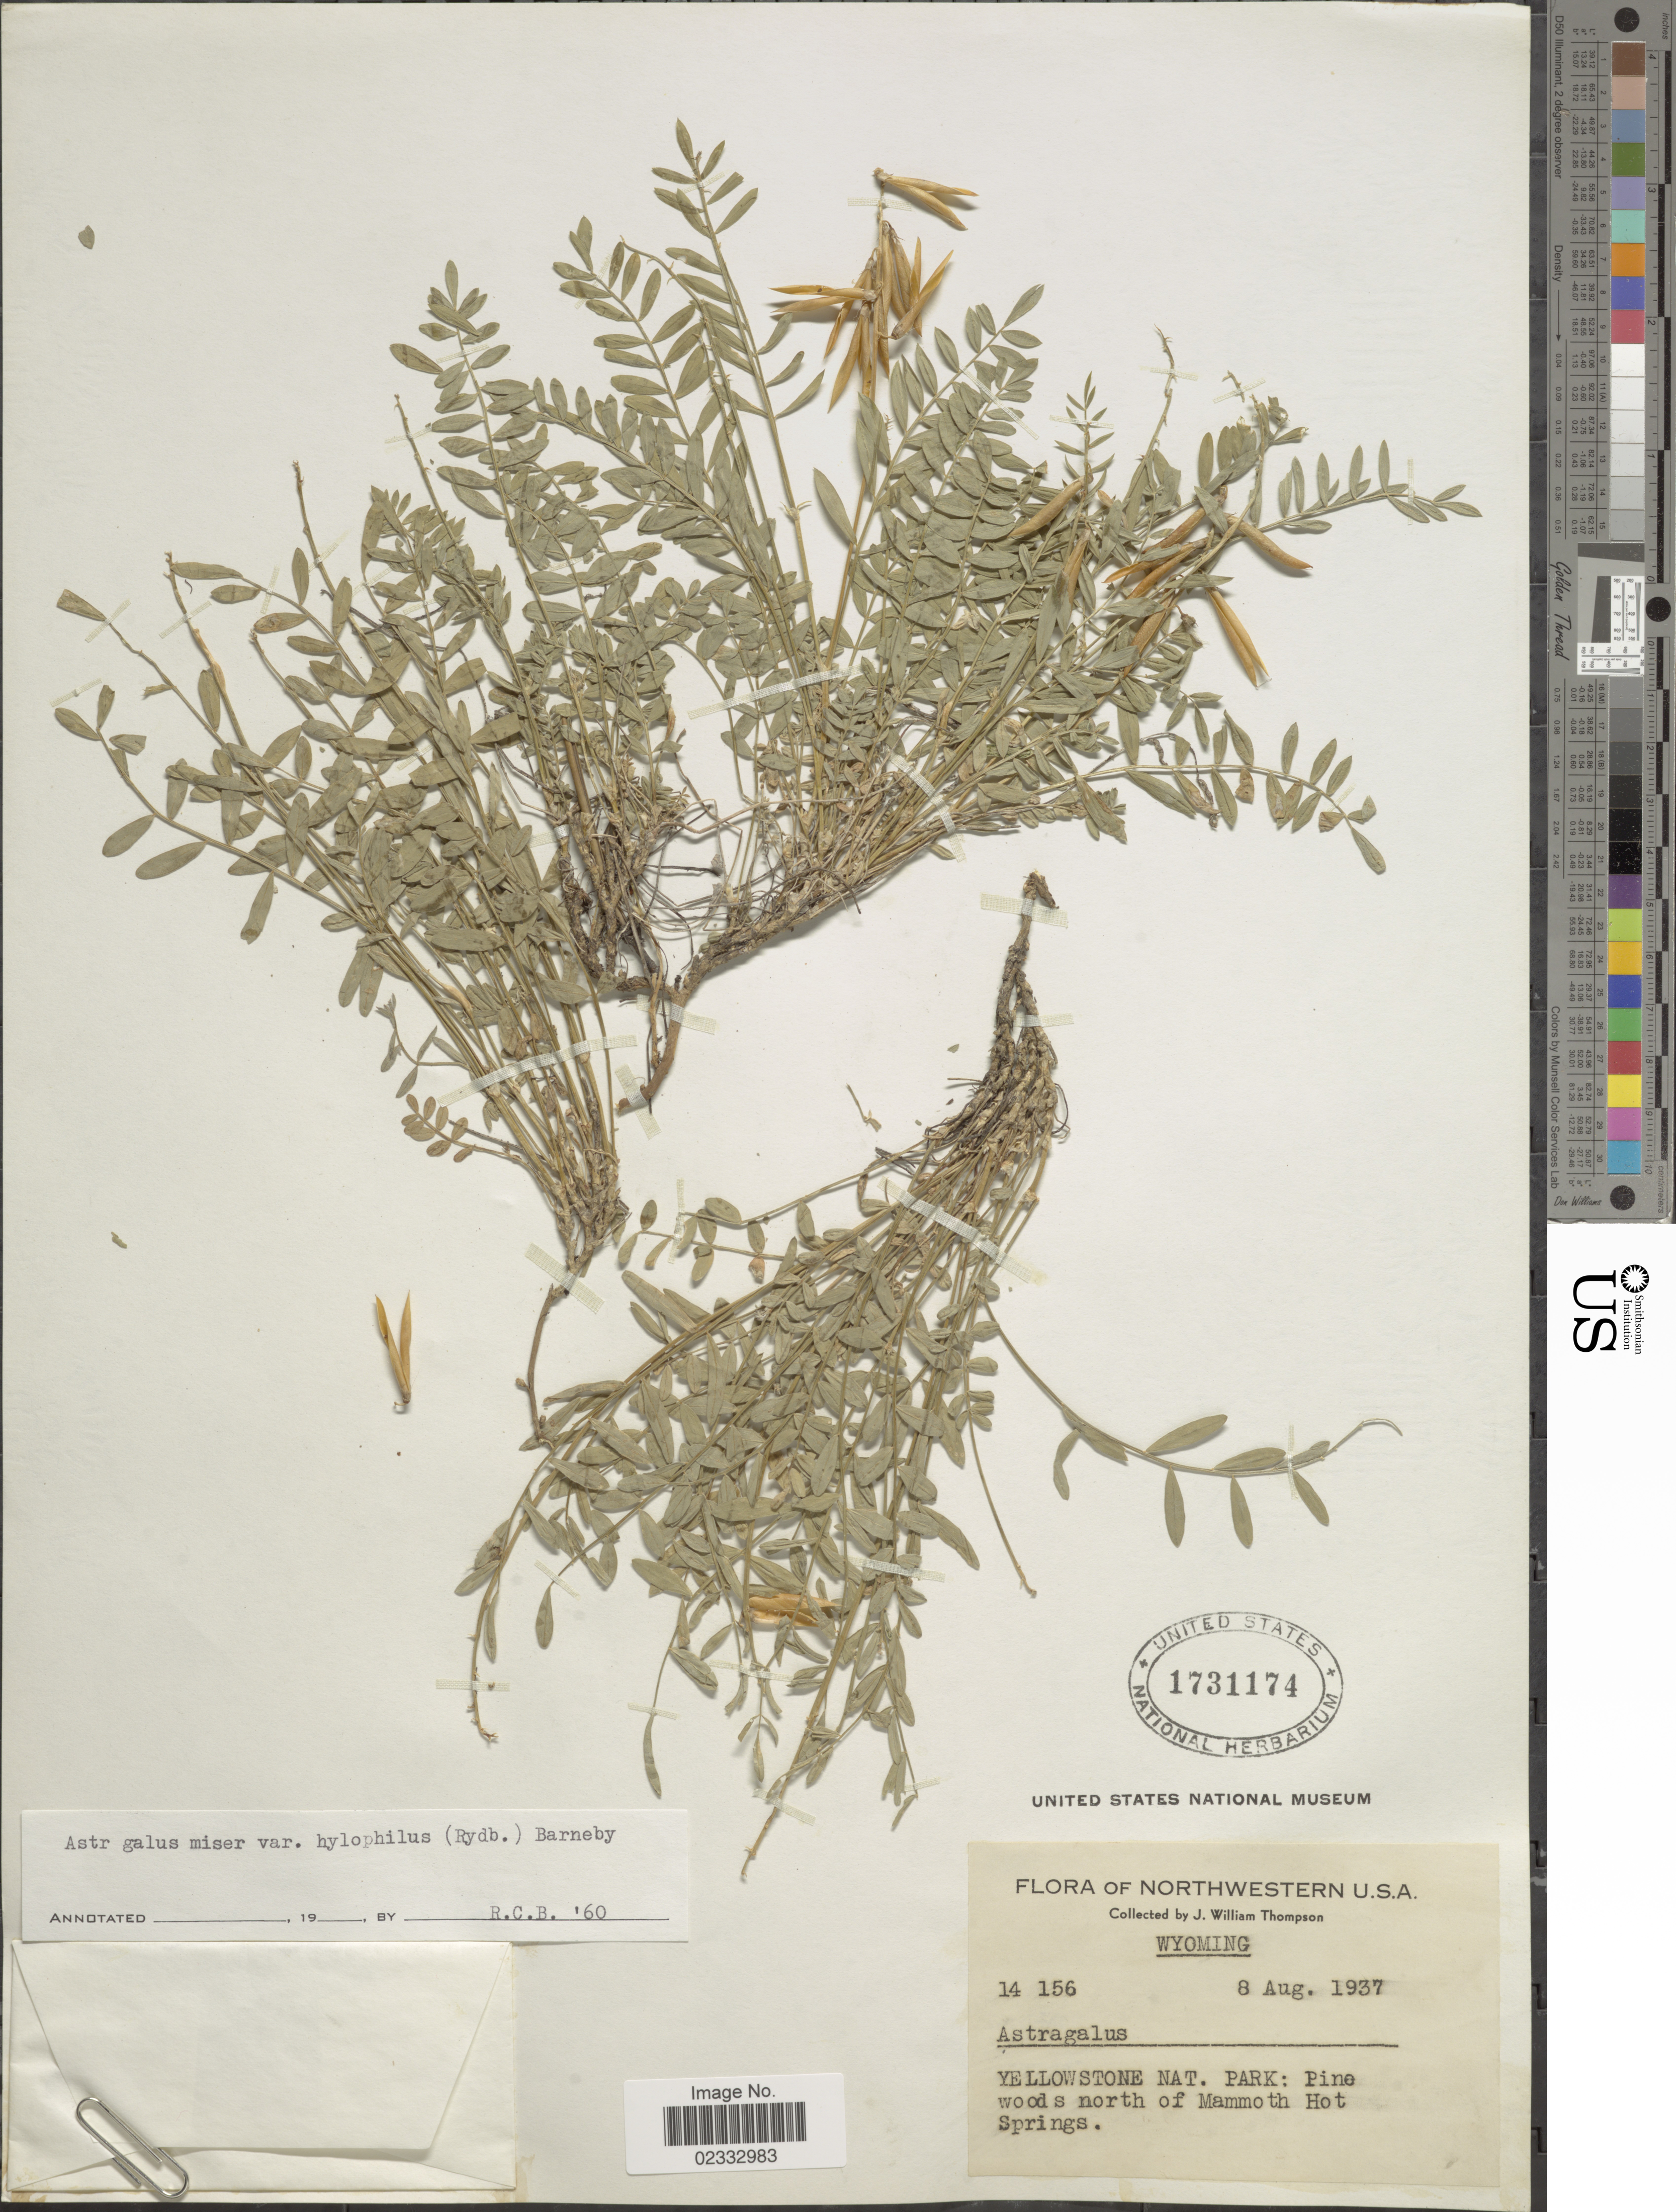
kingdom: Plantae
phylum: Tracheophyta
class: Magnoliopsida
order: Fabales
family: Fabaceae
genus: Astragalus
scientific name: Astragalus miser var. hylophilus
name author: (Rydb.) Barneby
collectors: J. W. Thompson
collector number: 14156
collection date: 1937-08-08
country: United States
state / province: Wyoming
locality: Northwestern U. S. A. Yellowstone Nat. Park: Woods north of Mammoth Hot Springs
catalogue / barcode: US 1731174